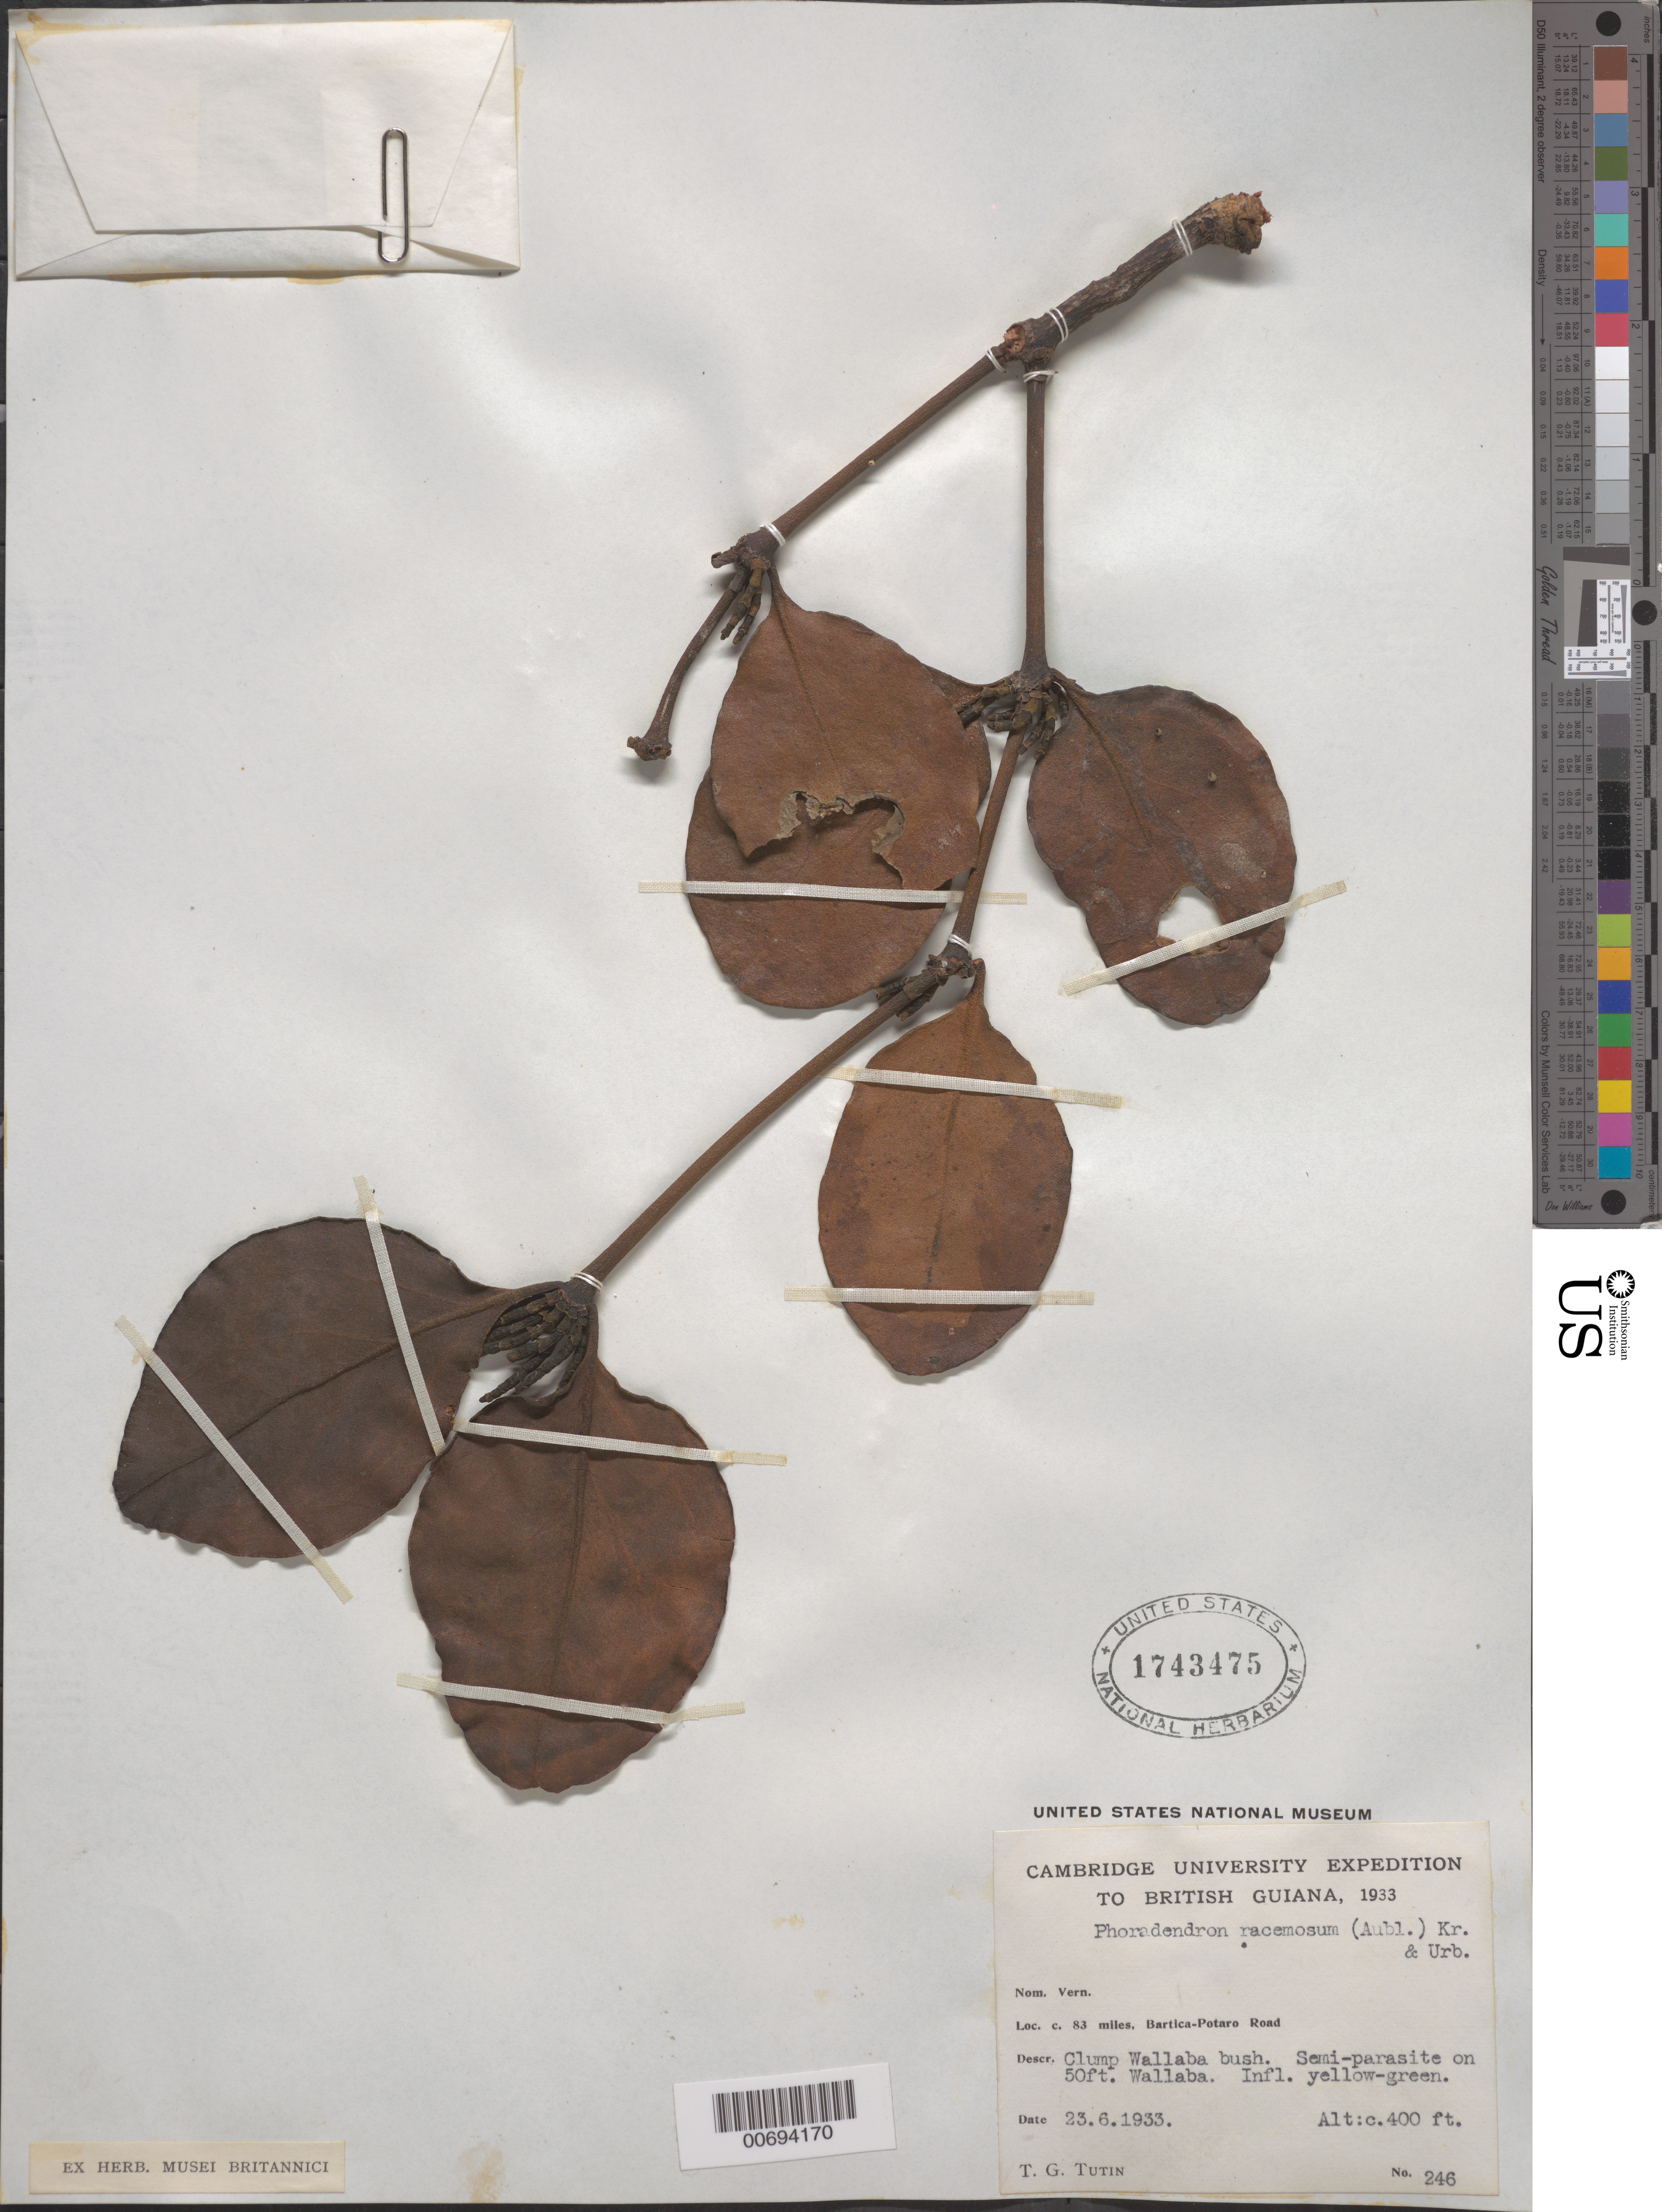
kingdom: Plantae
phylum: Tracheophyta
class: Magnoliopsida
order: Santalales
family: Viscaceae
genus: Phoradendron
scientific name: Phoradendron racemosum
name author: (Aubl.) Krug & Urb.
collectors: T. G. Tutin & A. Persaud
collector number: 246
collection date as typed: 23-Jun-33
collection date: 1933-06-23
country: Guyana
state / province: Potaro-Siparuni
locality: Bartica-Potaro road, mile 83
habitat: Clump Wallaba bush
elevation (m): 122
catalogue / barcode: US 1743475